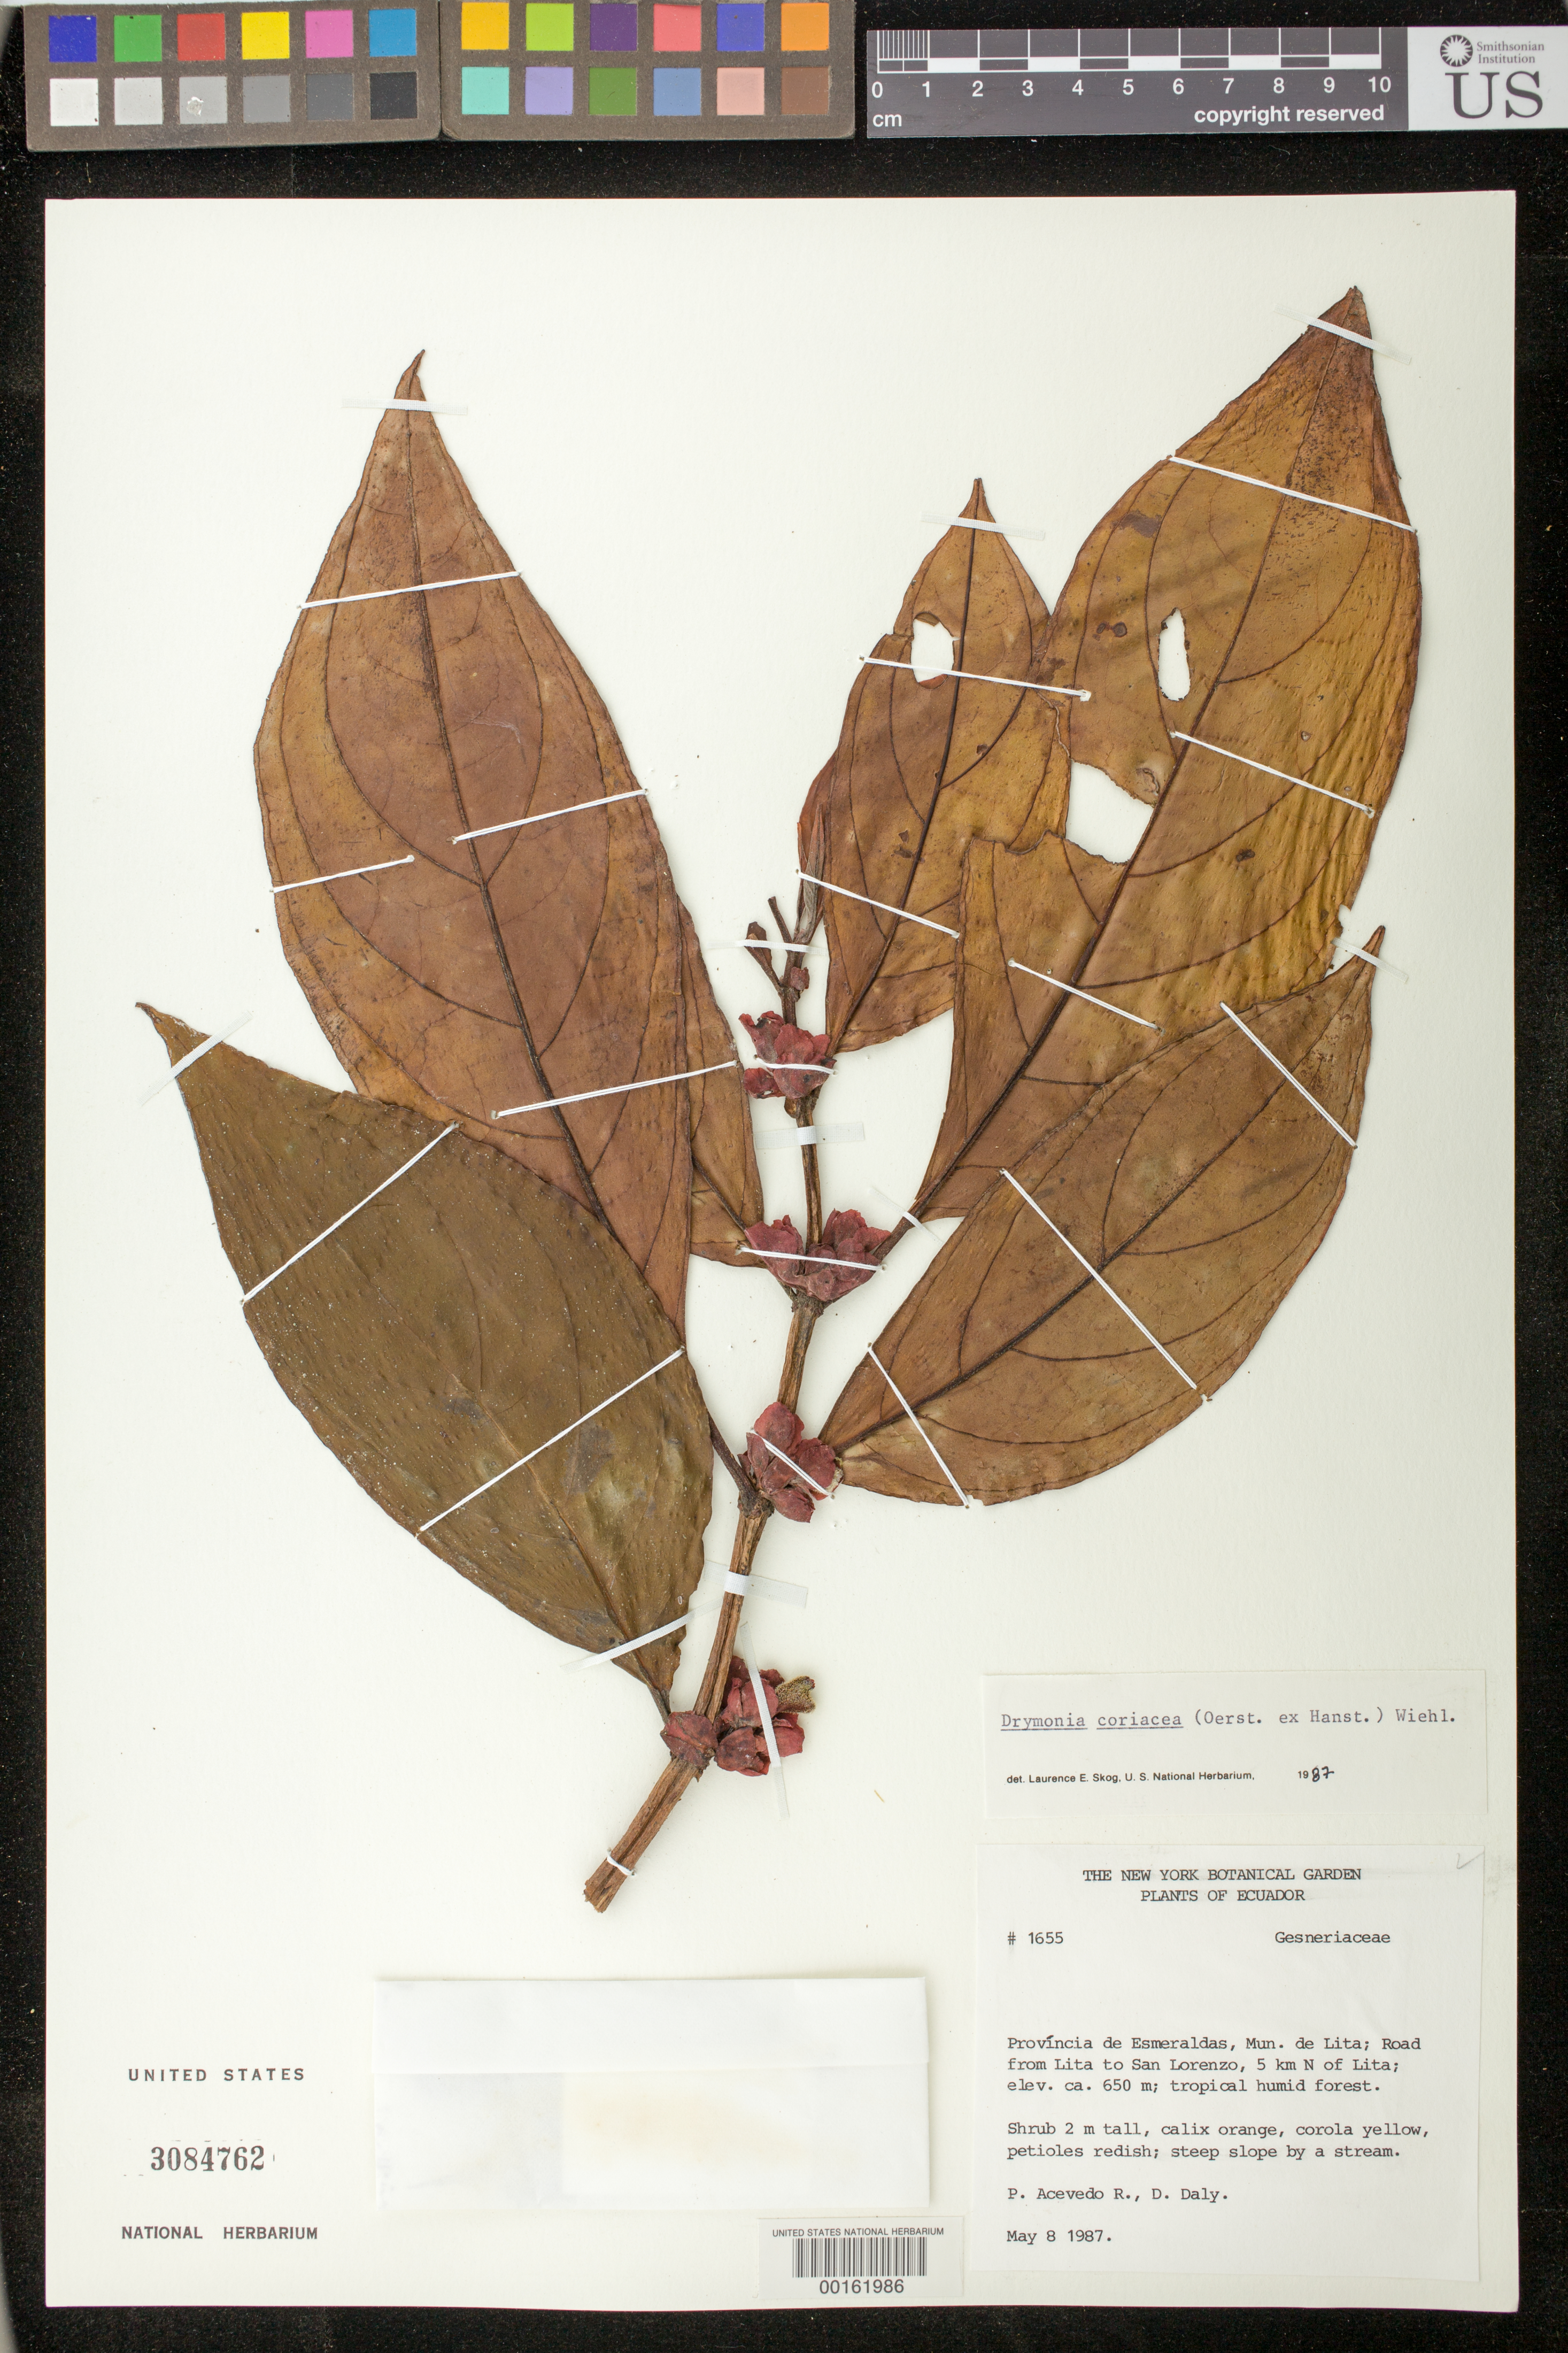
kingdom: Plantae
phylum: Tracheophyta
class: Magnoliopsida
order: Lamiales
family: Gesneriaceae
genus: Drymonia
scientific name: Drymonia coriacea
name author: (Oerst. ex Hanst.) Wiehler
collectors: P. Acevedo-Rodr. & D. C. Daly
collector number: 1655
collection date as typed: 08 May 1987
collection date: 1987-05-08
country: Ecuador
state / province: Esmeraldas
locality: Mun. of Lita, road from Lita to San Lorenzo, 5 km N of Lita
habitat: Tropical humid forest; steep slope by a stream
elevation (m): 650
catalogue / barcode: US 3084762